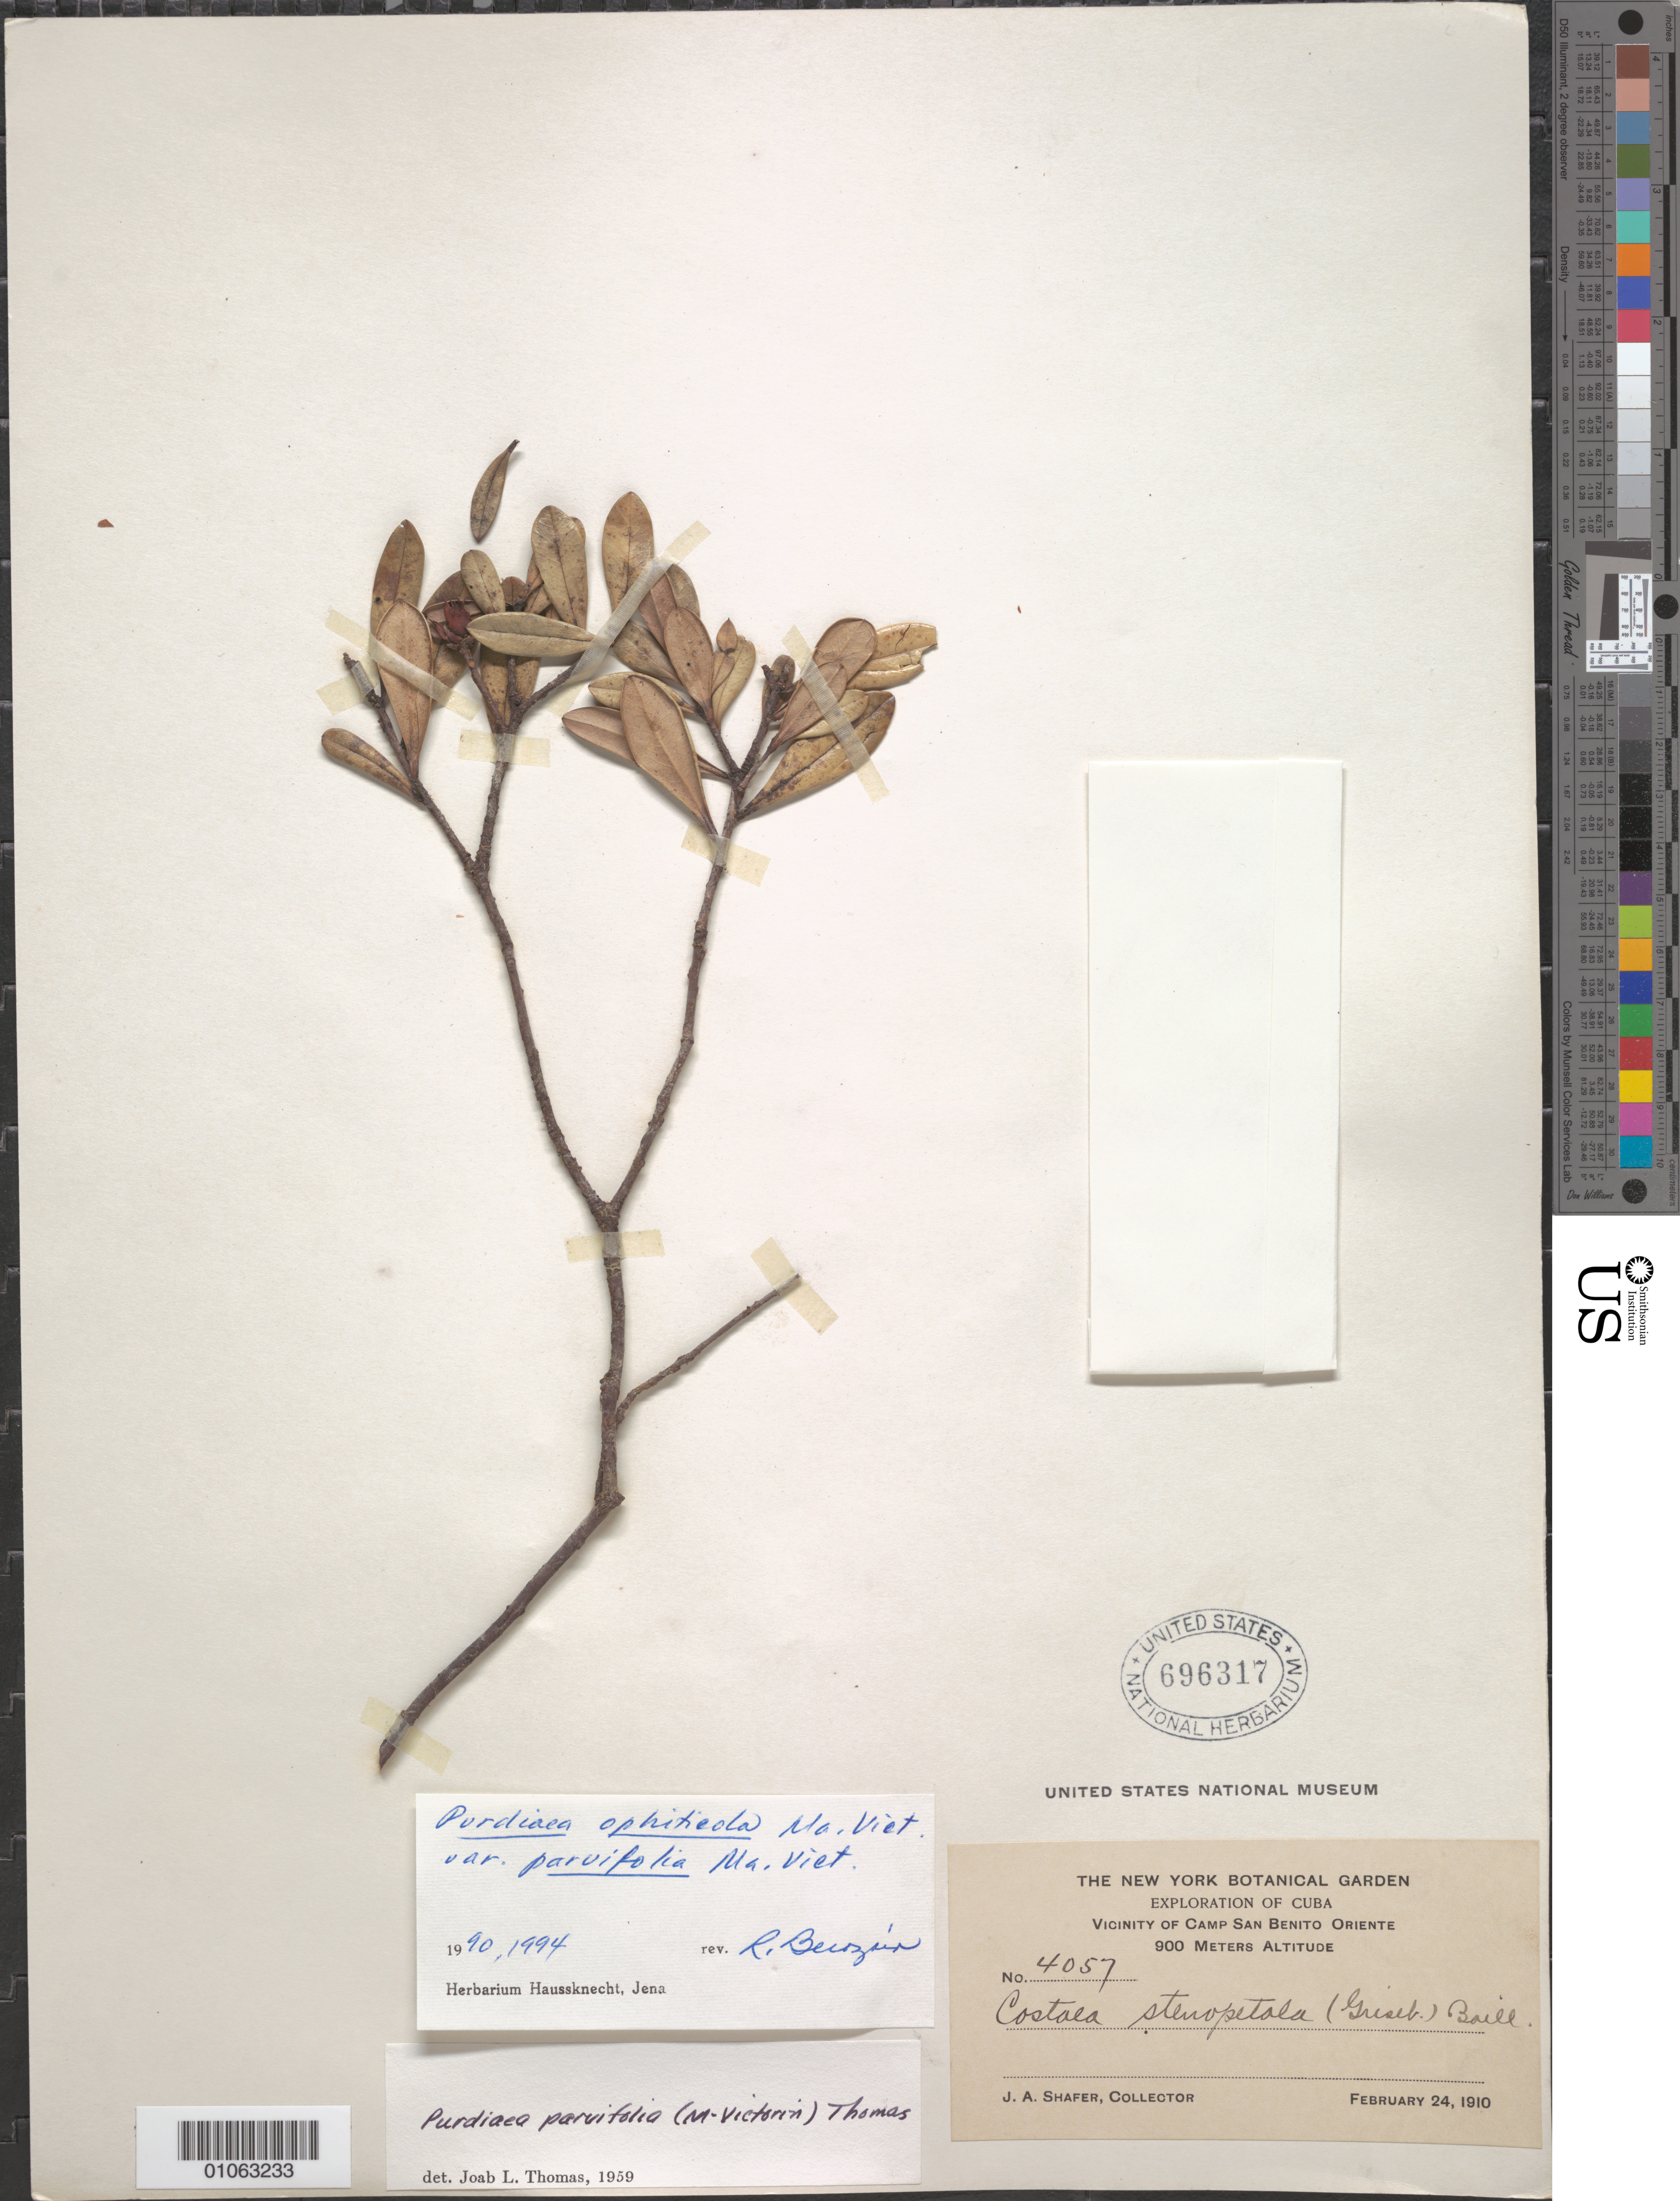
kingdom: Plantae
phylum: Tracheophyta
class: Magnoliopsida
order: Ericales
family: Clethraceae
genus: Purdiaea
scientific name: Purdiaea ophiticola var. parvifolia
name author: Vict.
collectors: J. A. Shafer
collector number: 4057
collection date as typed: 24 Feb 1910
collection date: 1910-02-24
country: Cuba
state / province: Oriente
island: Cuba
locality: Vicinity of Camp San Benito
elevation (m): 900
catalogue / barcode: US 696317